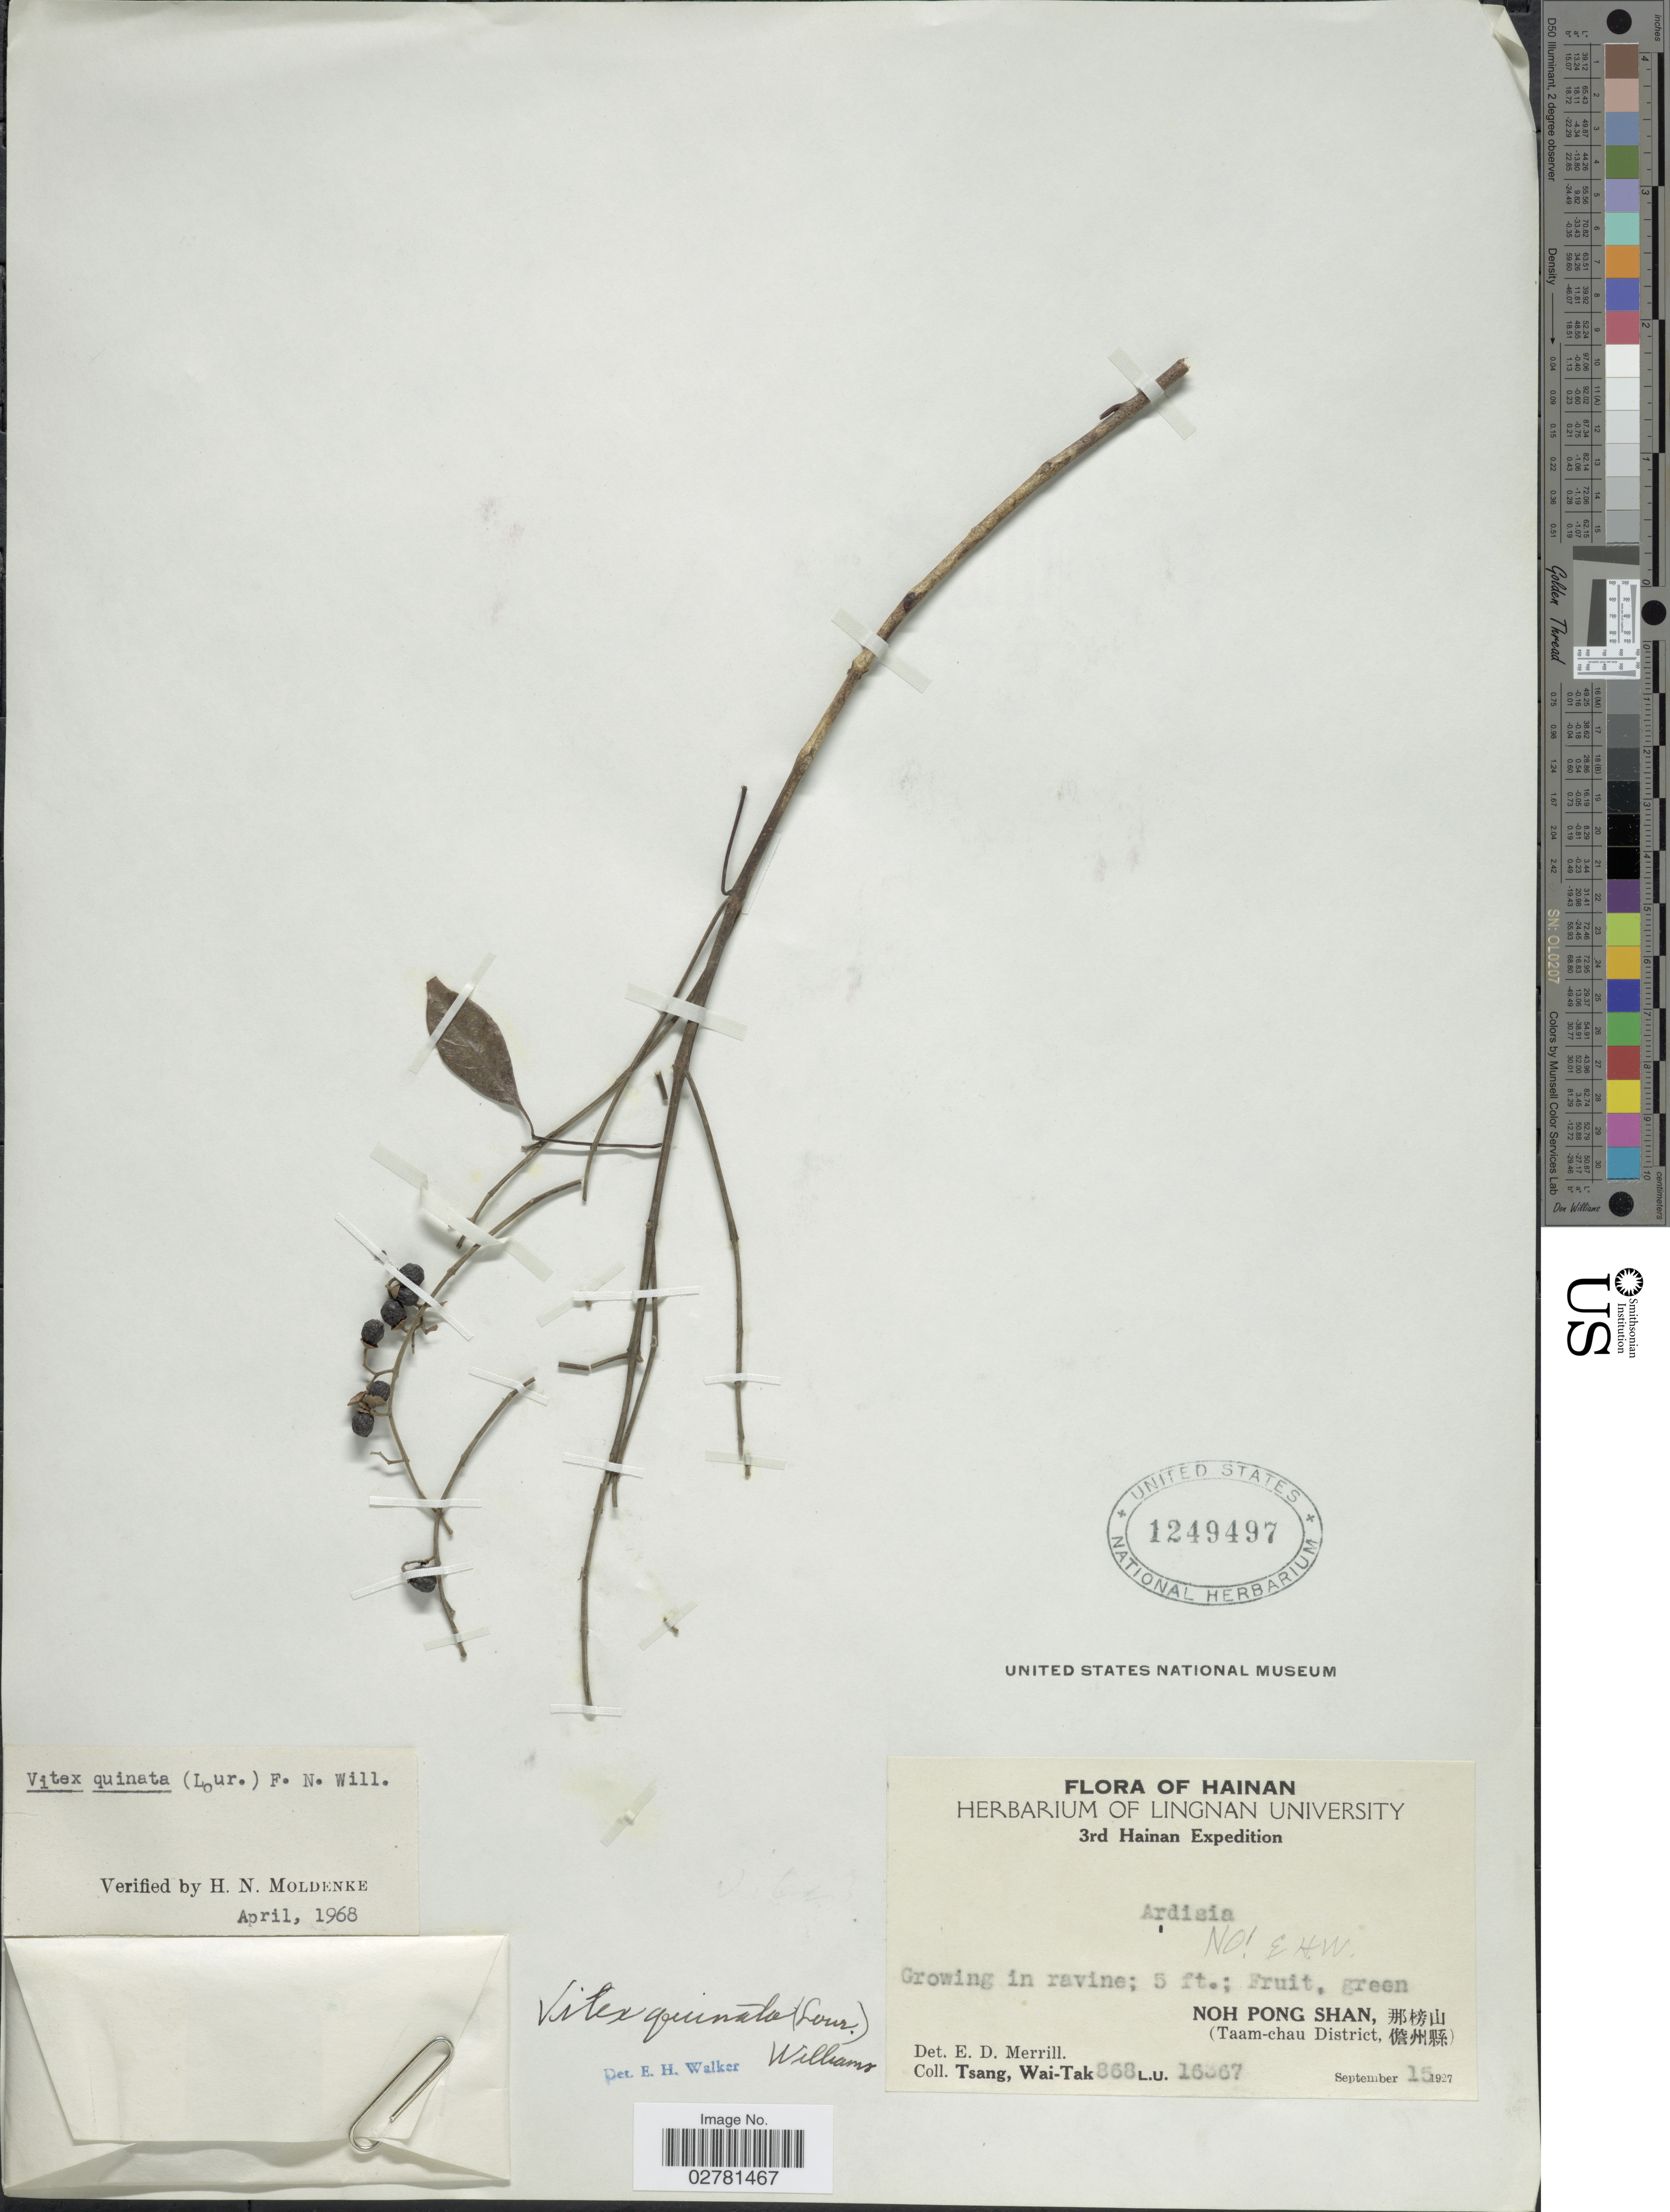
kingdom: Plantae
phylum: Tracheophyta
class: Magnoliopsida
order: Lamiales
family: Lamiaceae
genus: Vitex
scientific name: Vitex quinata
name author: (Lour.) F.N. Williams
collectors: W. T. Tsang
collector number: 868L.U.16367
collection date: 1927-09-15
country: China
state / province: Hainan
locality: Noh Pong Shan, X. (Taam-chau District, X).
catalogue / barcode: US 1249497